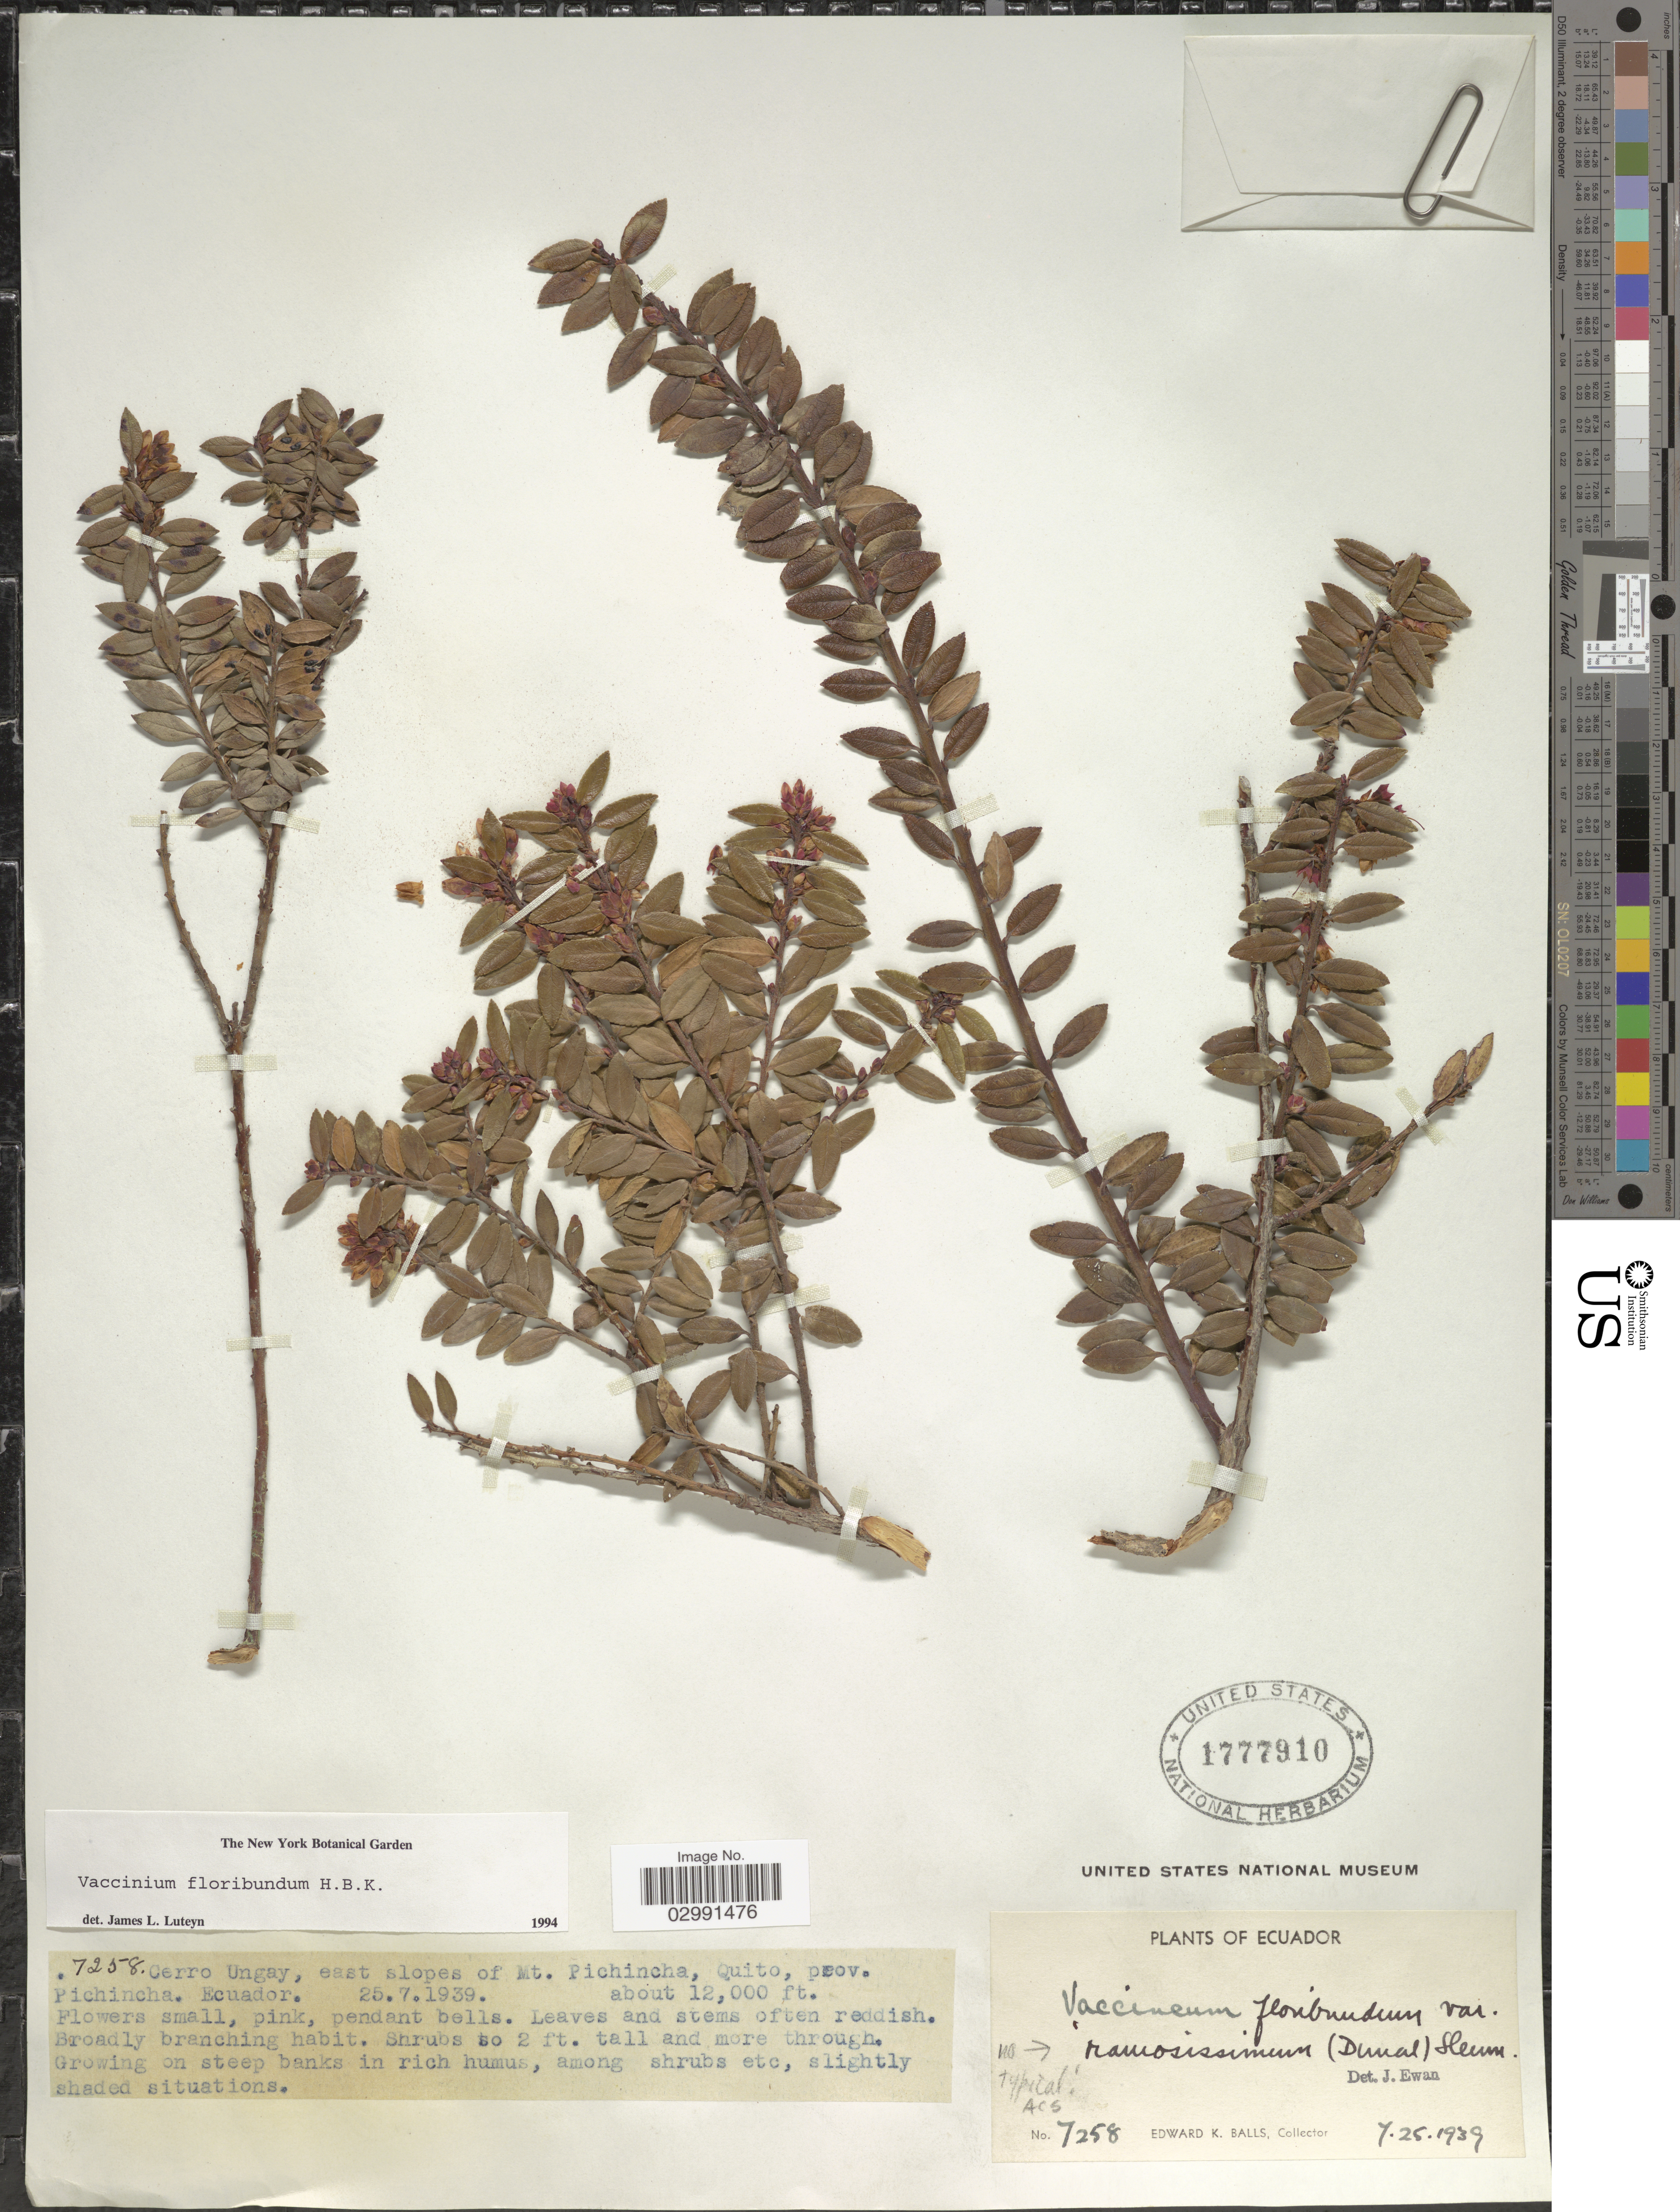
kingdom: Plantae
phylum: Tracheophyta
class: Magnoliopsida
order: Ericales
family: Ericaceae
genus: Vaccinium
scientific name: Vaccinium floribundum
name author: Kunth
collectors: E. K. Balls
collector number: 7258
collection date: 1939-07-25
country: Ecuador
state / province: Pichincha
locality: Cerro Ungay, east slopes of Mt. Pichincha, Quito.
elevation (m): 3658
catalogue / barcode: US 1777910